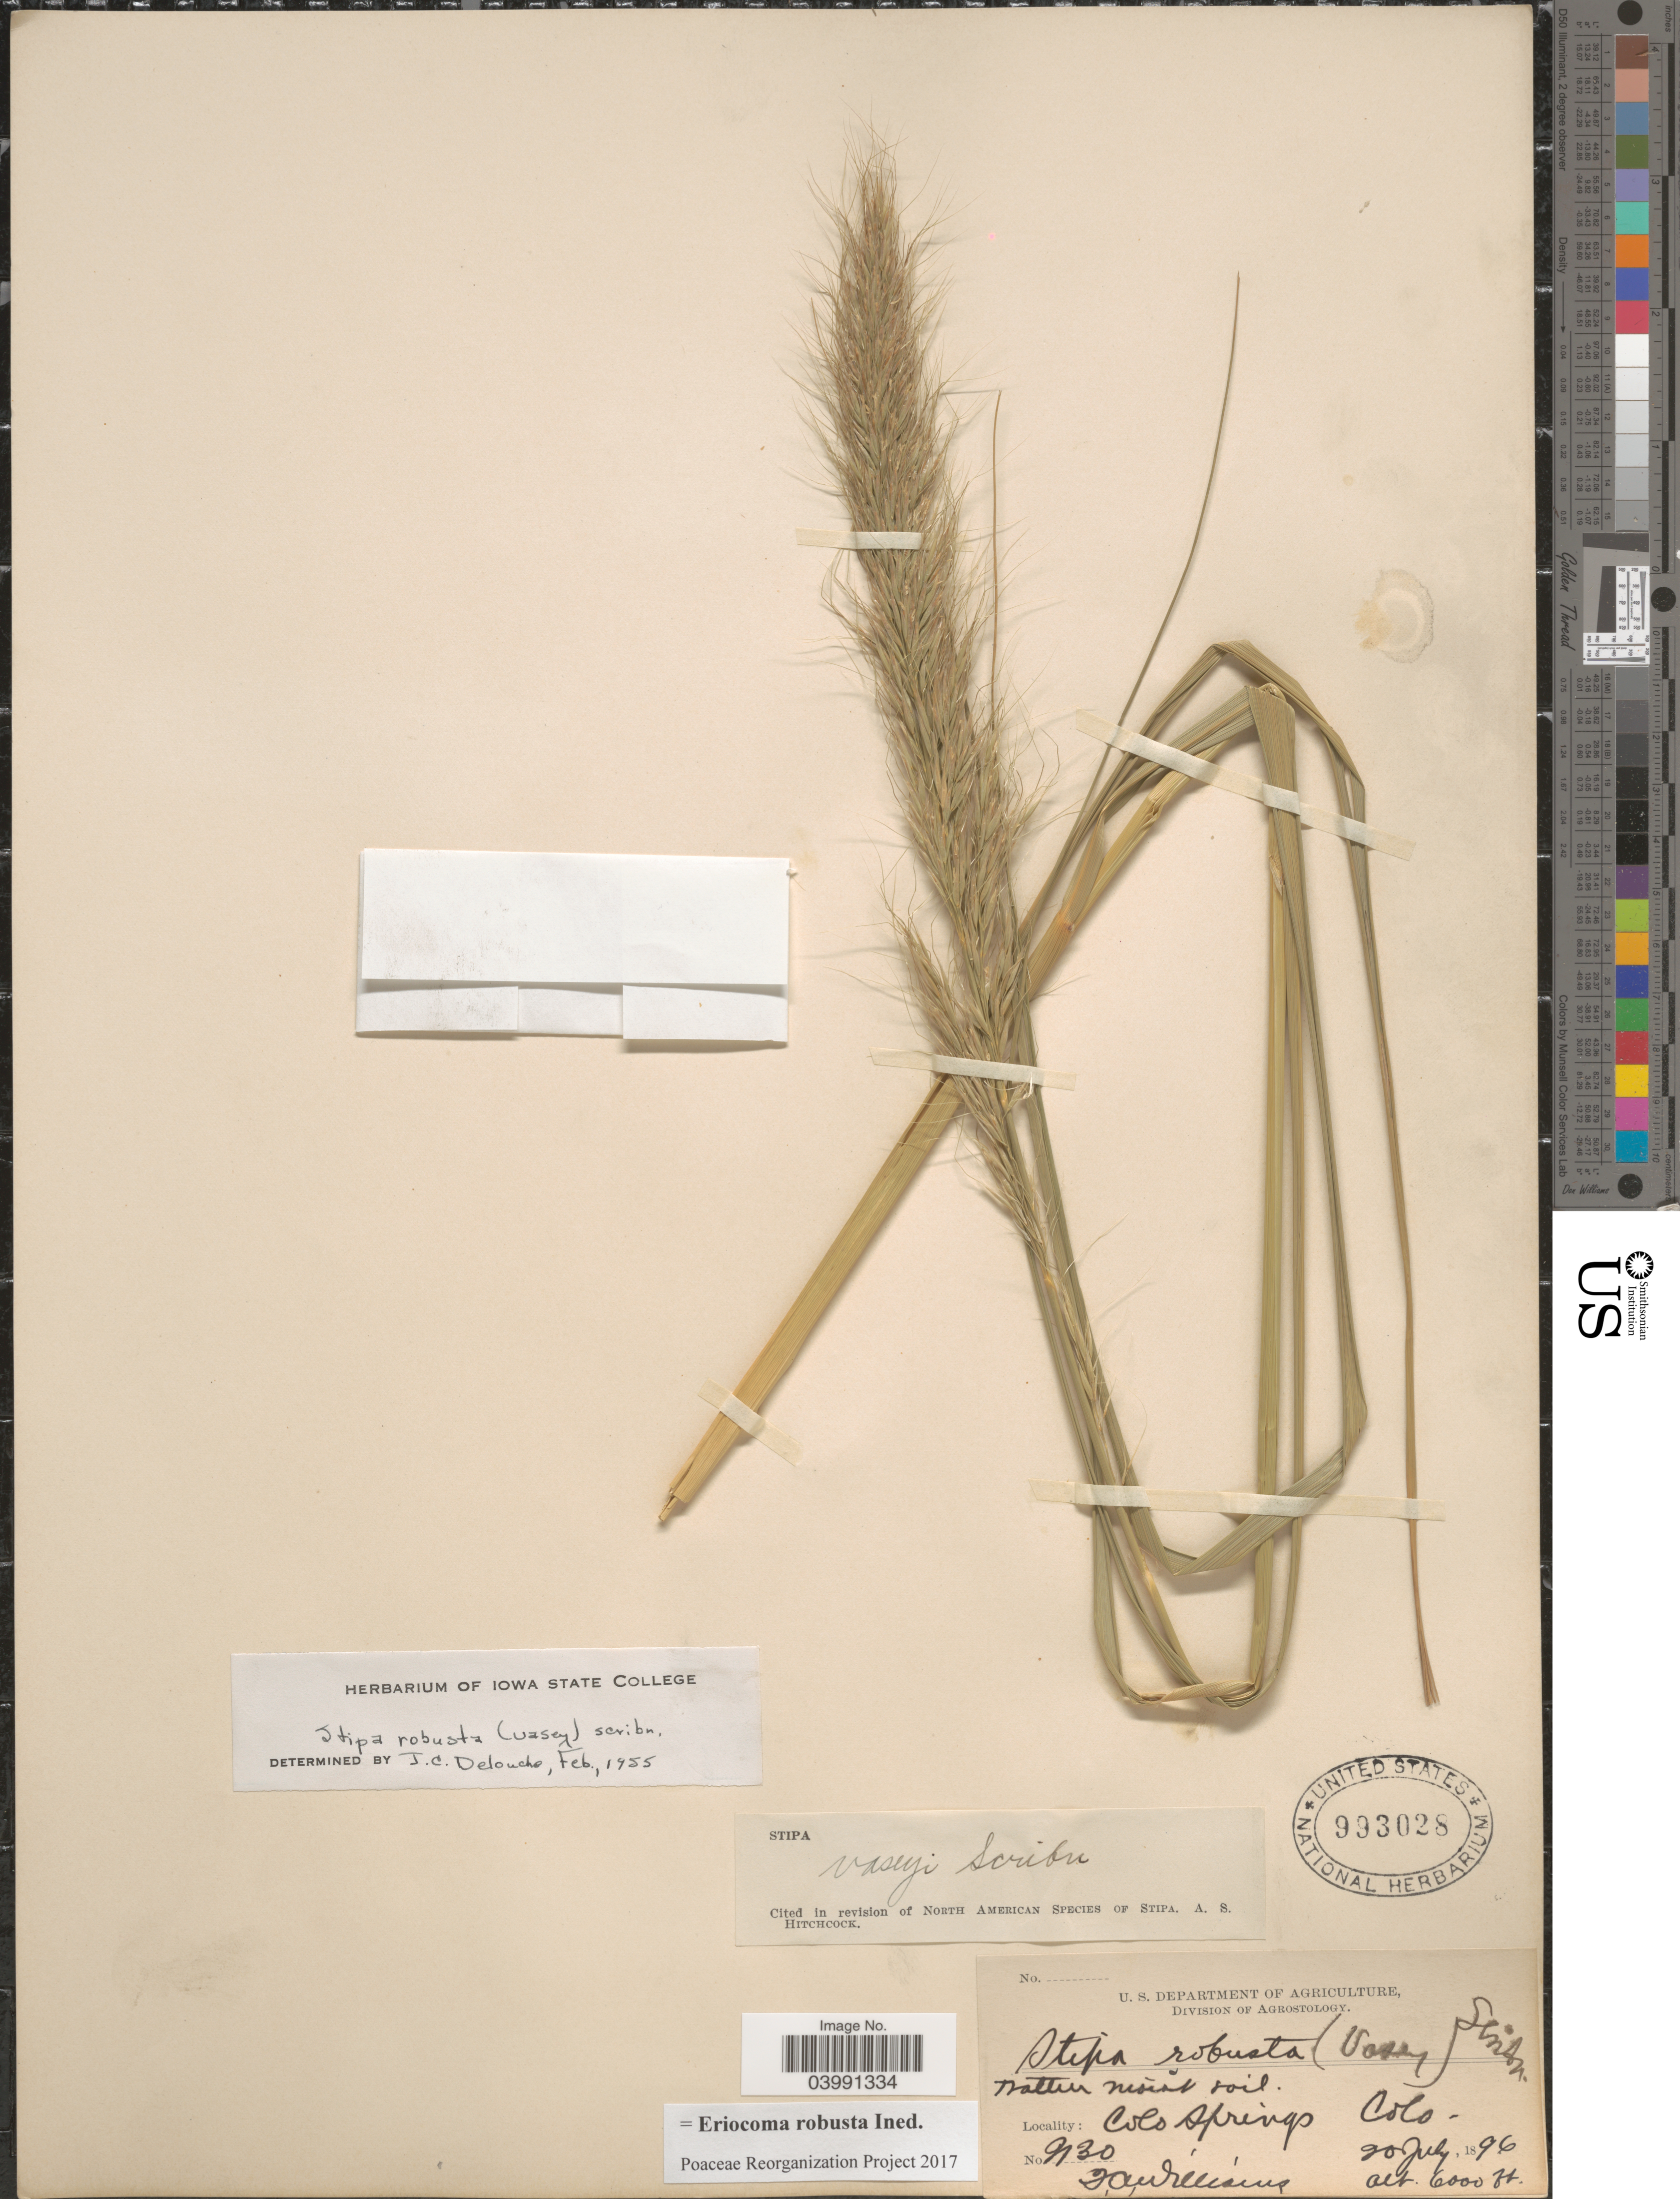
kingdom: Plantae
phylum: Tracheophyta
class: Liliopsida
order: Poales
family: Poaceae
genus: Eriocoma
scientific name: Eriocoma robusta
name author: (Vasey) Romasch.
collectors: T. A. Williams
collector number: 2130*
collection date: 1896-07-20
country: United States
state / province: Colorado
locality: Colo Springs.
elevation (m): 1829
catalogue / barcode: US 993028